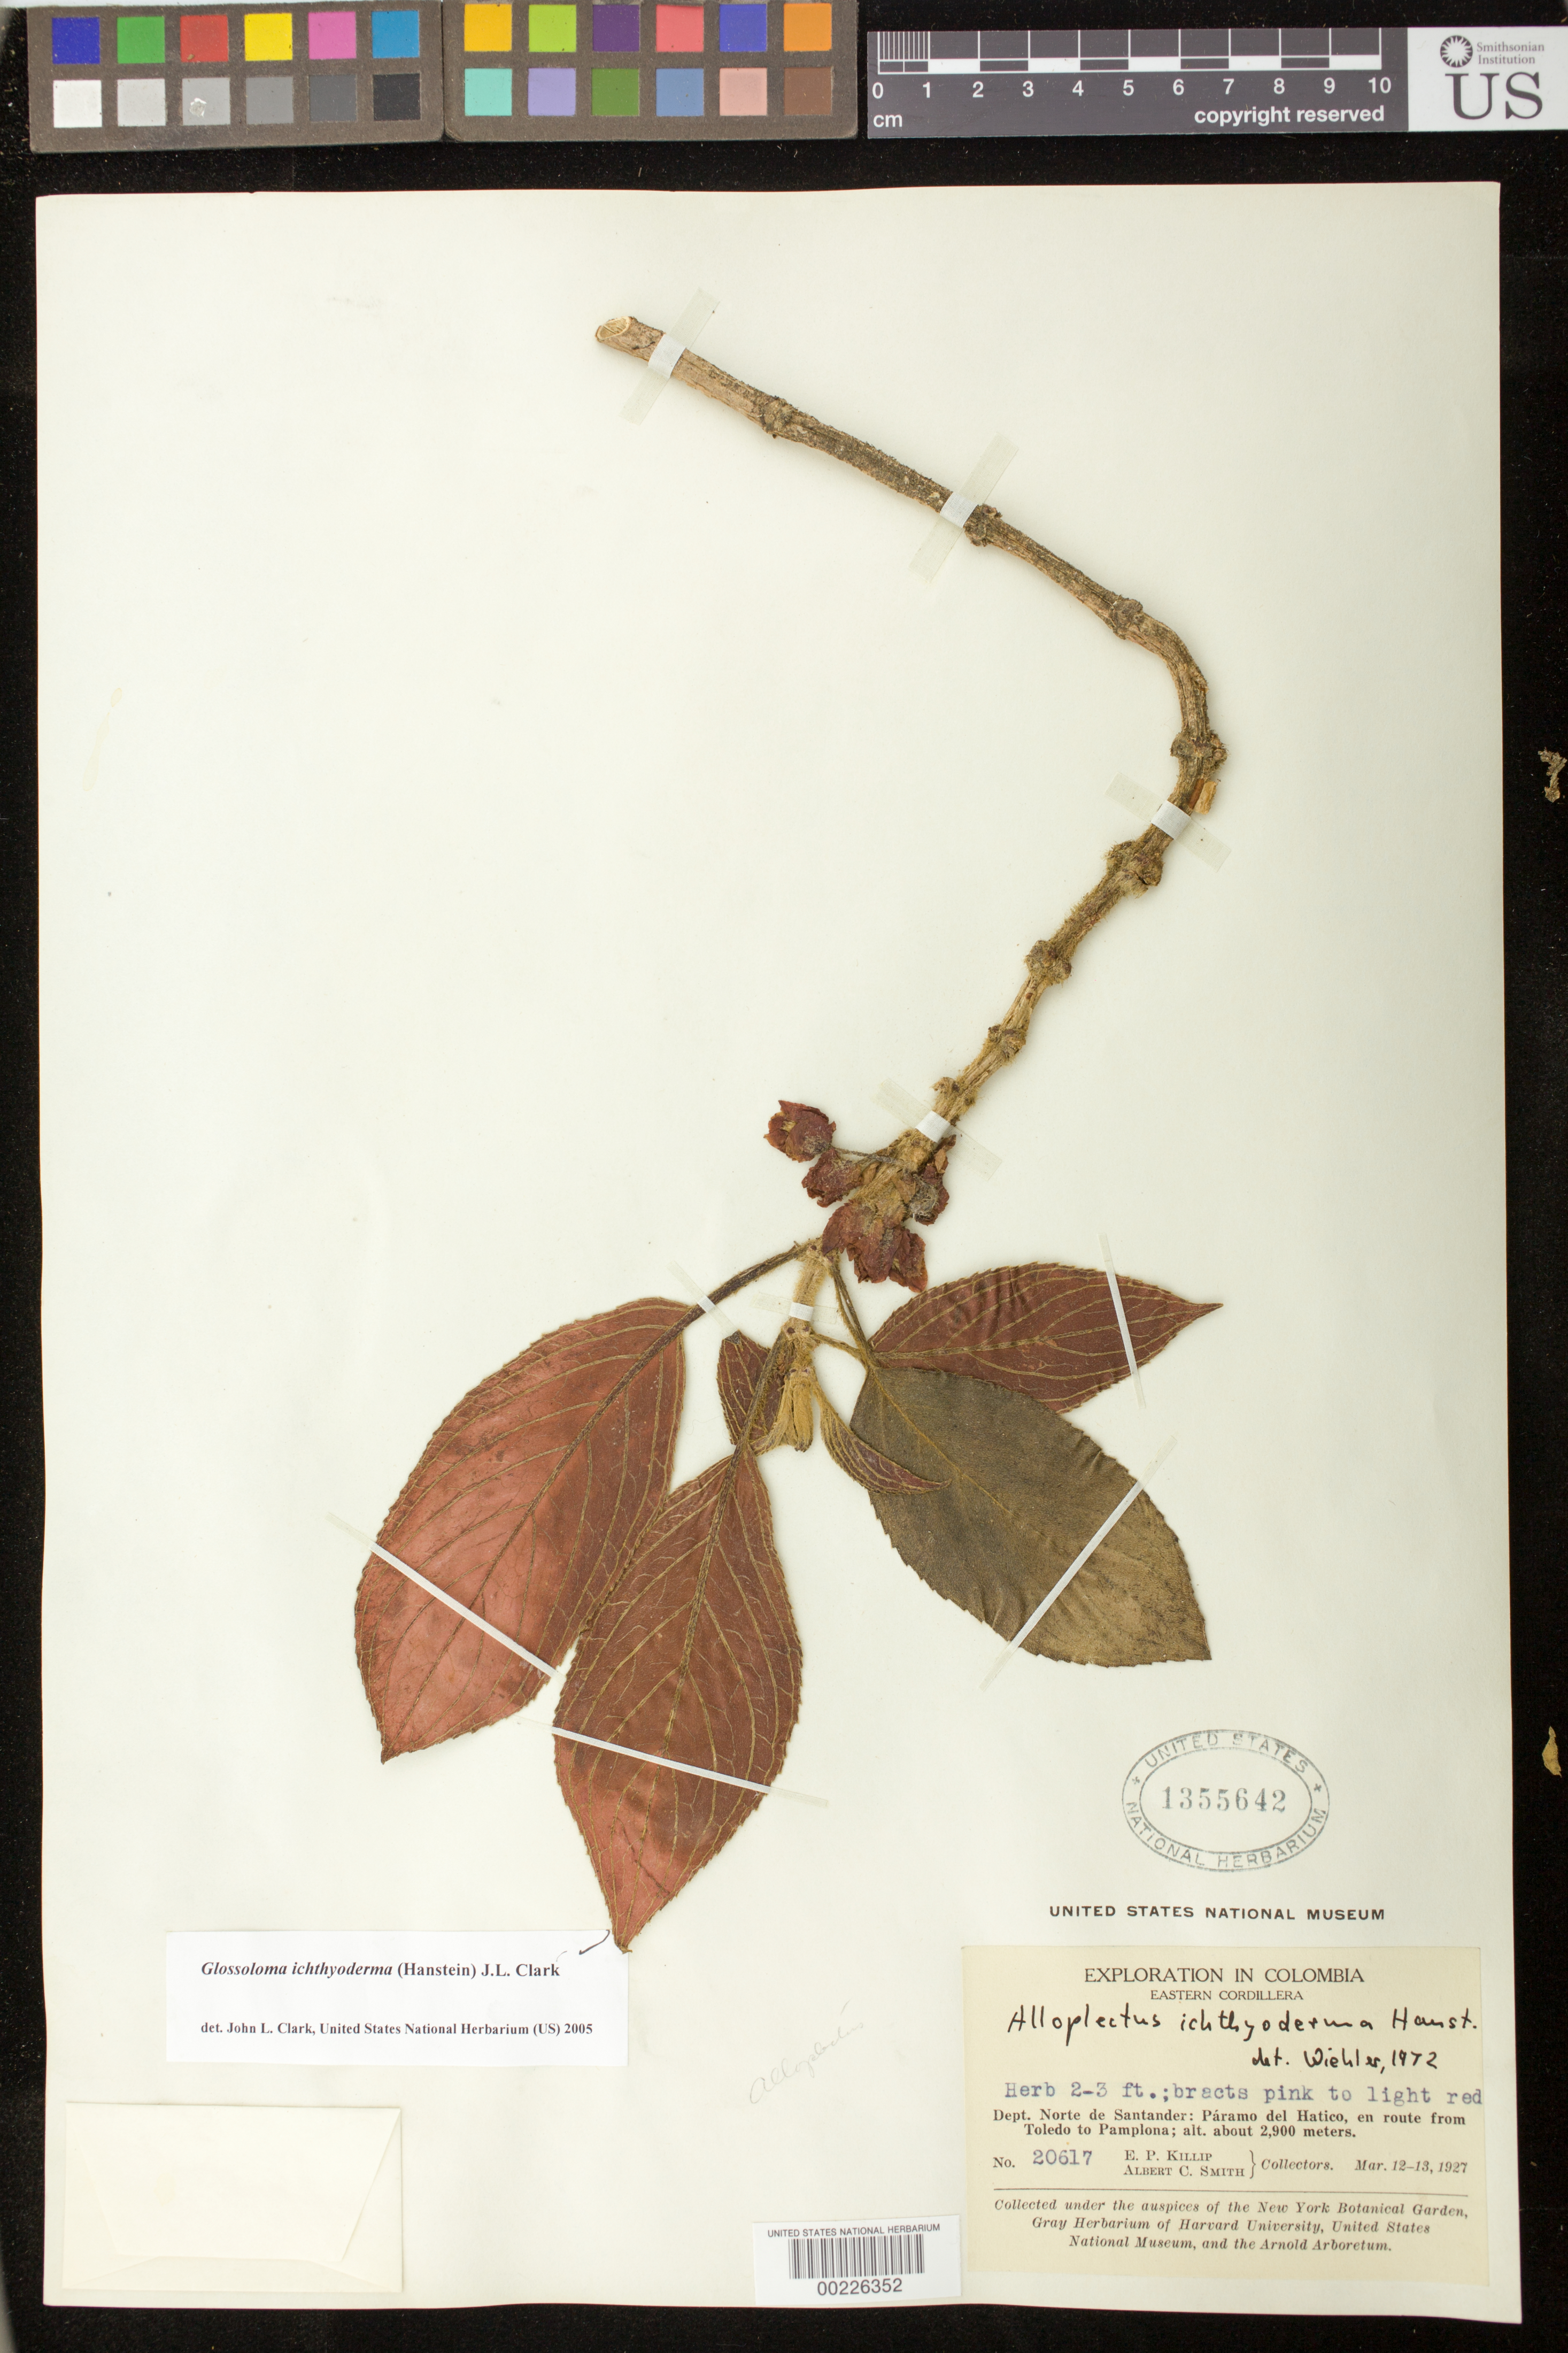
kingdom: Plantae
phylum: Tracheophyta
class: Magnoliopsida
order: Lamiales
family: Gesneriaceae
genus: Glossoloma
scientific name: Glossoloma ichthyoderma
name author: (Hanst.) J.L. Clark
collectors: E. P. Killip & A. C. Smith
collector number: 20617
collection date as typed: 12-13 Mar 1927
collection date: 1927-03-12/1927-03-13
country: Colombia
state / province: Norte de Santander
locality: Eastern Cordillera, Paramo del Hatico, en route from Toledo to Pamplona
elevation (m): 2900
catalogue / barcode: US 1355642